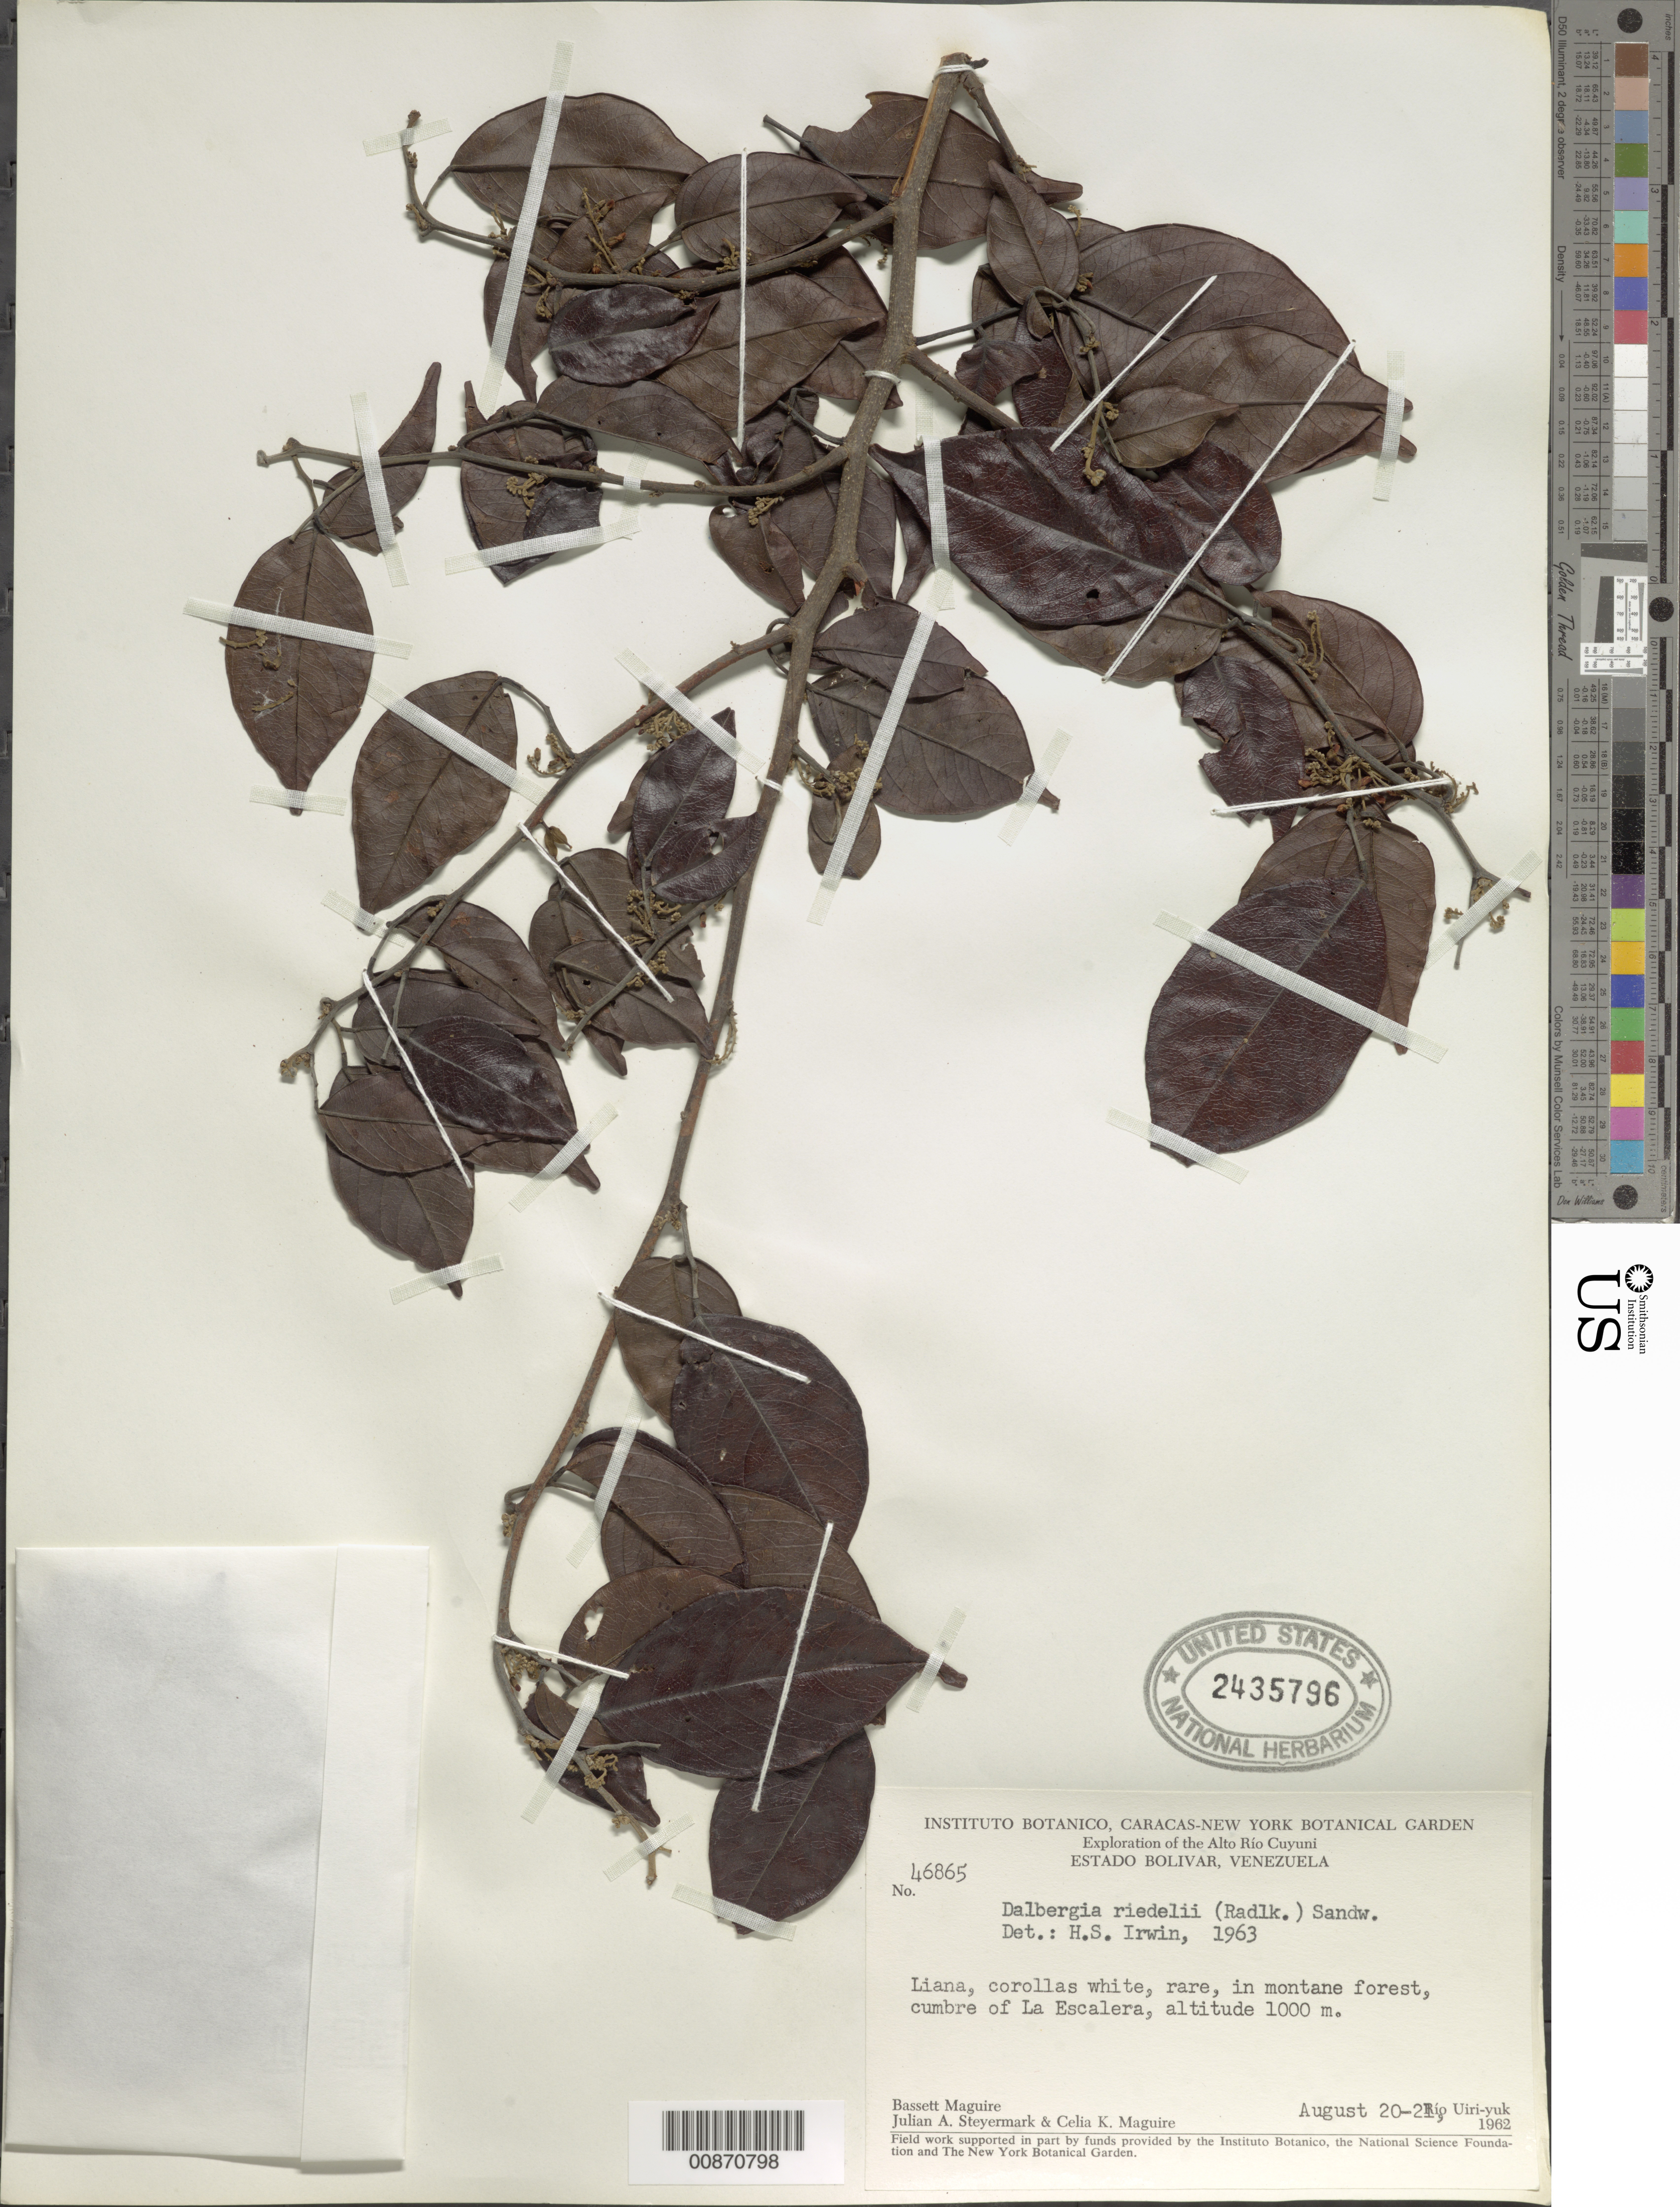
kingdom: Plantae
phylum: Tracheophyta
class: Magnoliopsida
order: Fabales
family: Fabaceae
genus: Dalbergia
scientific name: Dalbergia riedelii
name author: (Benth.) Sandwith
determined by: Irwin, Howard S.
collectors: B. Maguire, C. K. Maguire & J. Steyermark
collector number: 46865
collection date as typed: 20-Aug-62 to 21-Aug-62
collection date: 1962-08-20/1962-08-21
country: Venezuela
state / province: Bolívar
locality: Alto Río Cuyuni, Río Uiri-yuk, La Escalera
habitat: Montane forest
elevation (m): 1000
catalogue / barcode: US 2435796